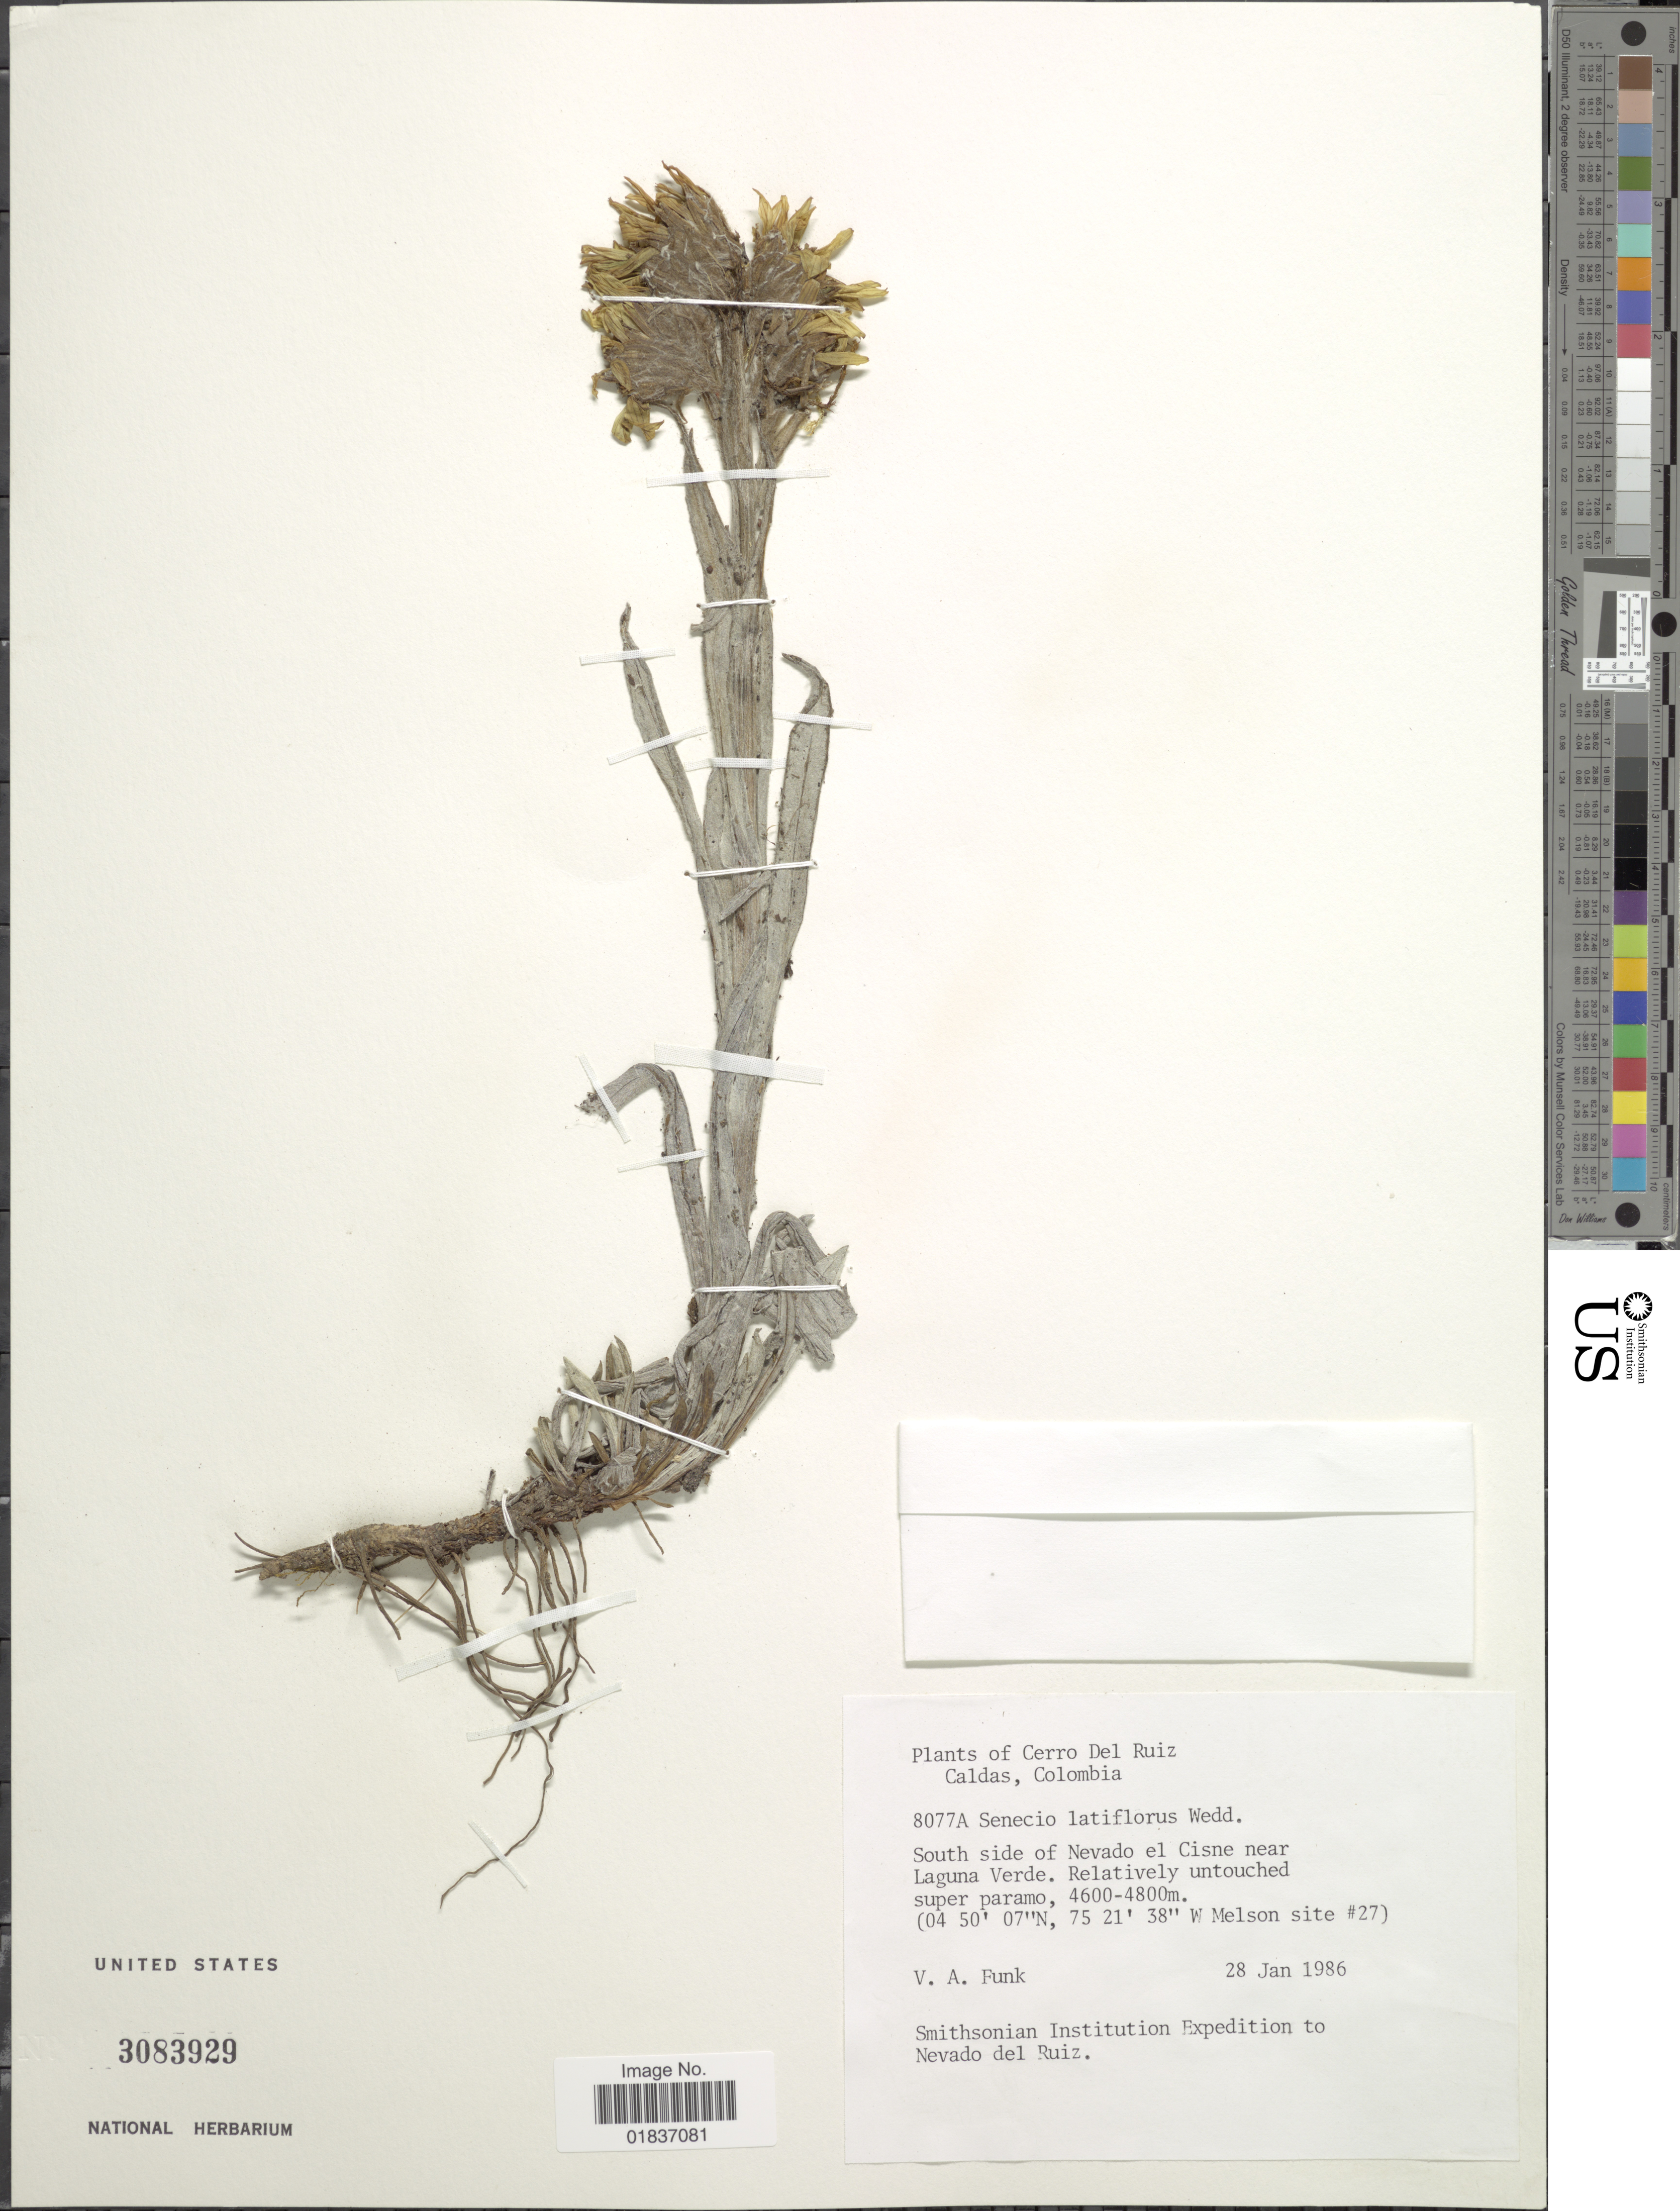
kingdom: Plantae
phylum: Tracheophyta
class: Magnoliopsida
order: Asterales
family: Asteraceae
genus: Senecio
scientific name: Senecio latiflorus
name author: Wedd.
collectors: V. Funk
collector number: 8077A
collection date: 1986-01-28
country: Colombia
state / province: Caldas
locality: Cerro del Ruiz. Caldas. South side of Nevado el Cisne near Laguna Verde.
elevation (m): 4600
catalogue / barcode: US 3083929